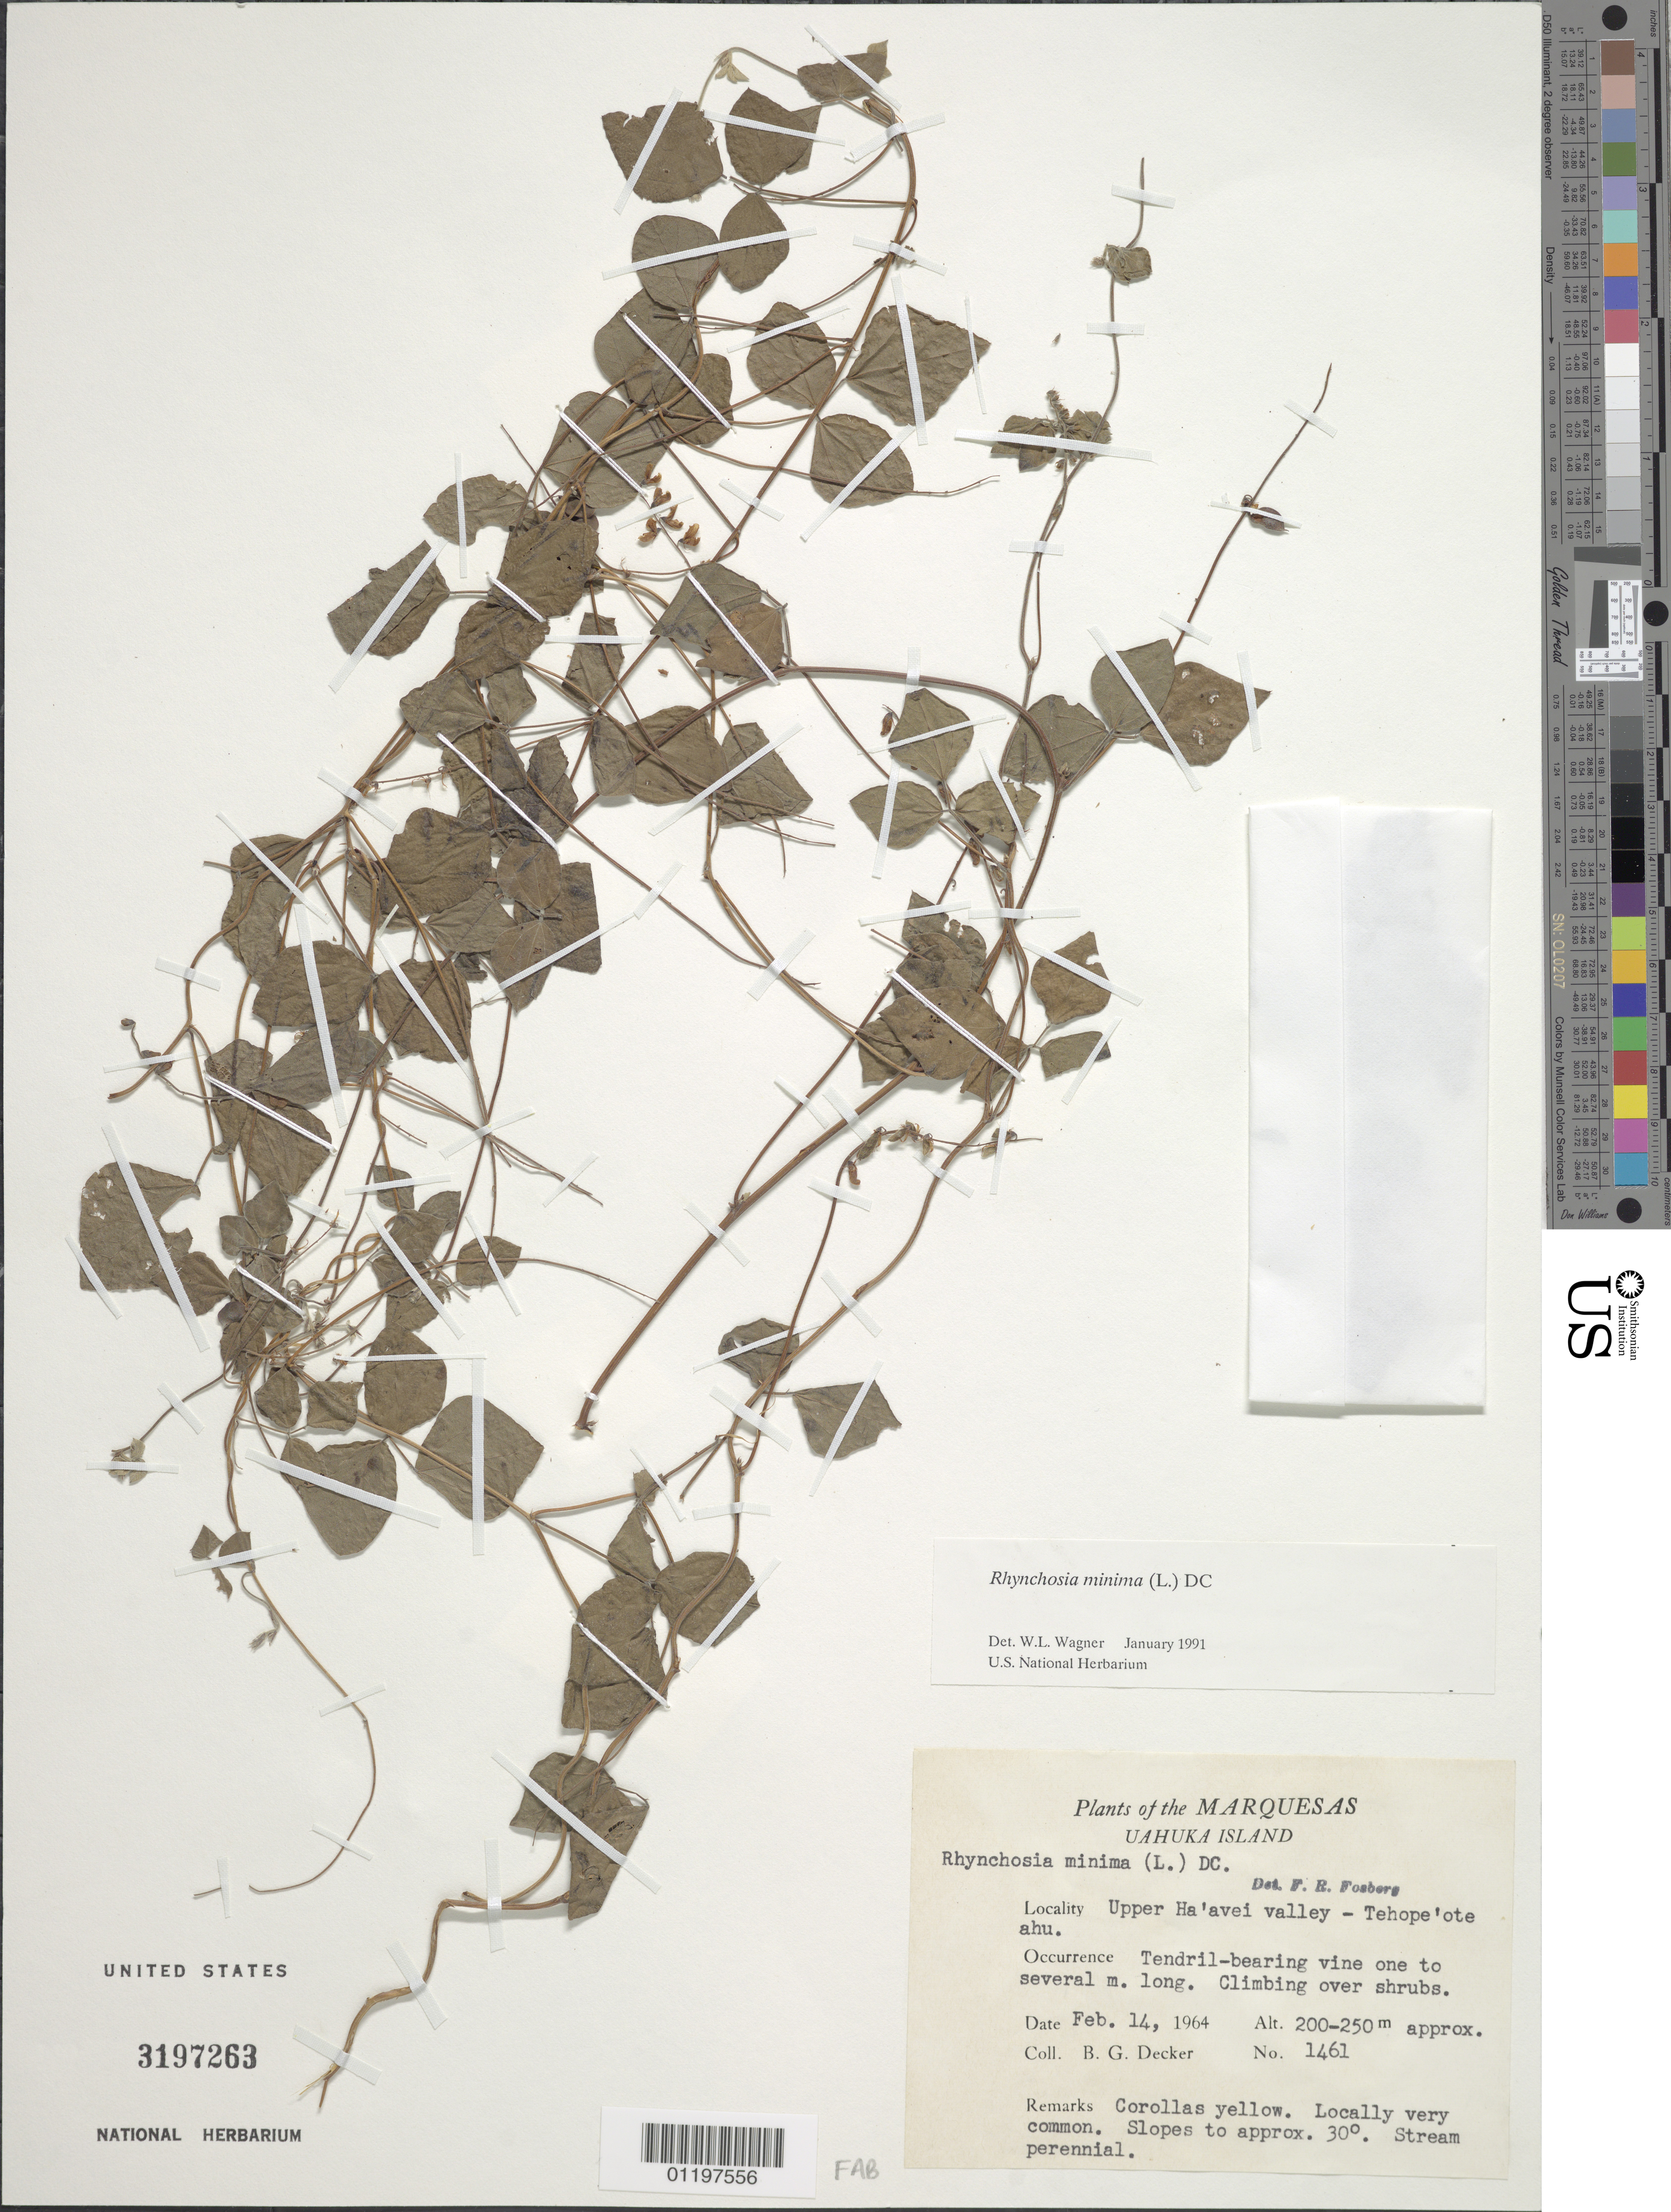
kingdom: Plantae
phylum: Tracheophyta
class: Magnoliopsida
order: Fabales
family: Fabaceae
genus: Rhynchosia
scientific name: Rhynchosia minima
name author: (L.) DC.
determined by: Wagner, W. L., (BOT), Smithsonian Institution - National Museum of Natural History (UNITED STATES)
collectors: B. G. Decker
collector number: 1461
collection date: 1964-02-14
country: French Polynesia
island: Ua Huka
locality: Upper Ha'avei Valley, Tehope'ote ahu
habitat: Locally very common. Slopes to 30 deg. Stream perennial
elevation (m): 200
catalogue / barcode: US 3197263